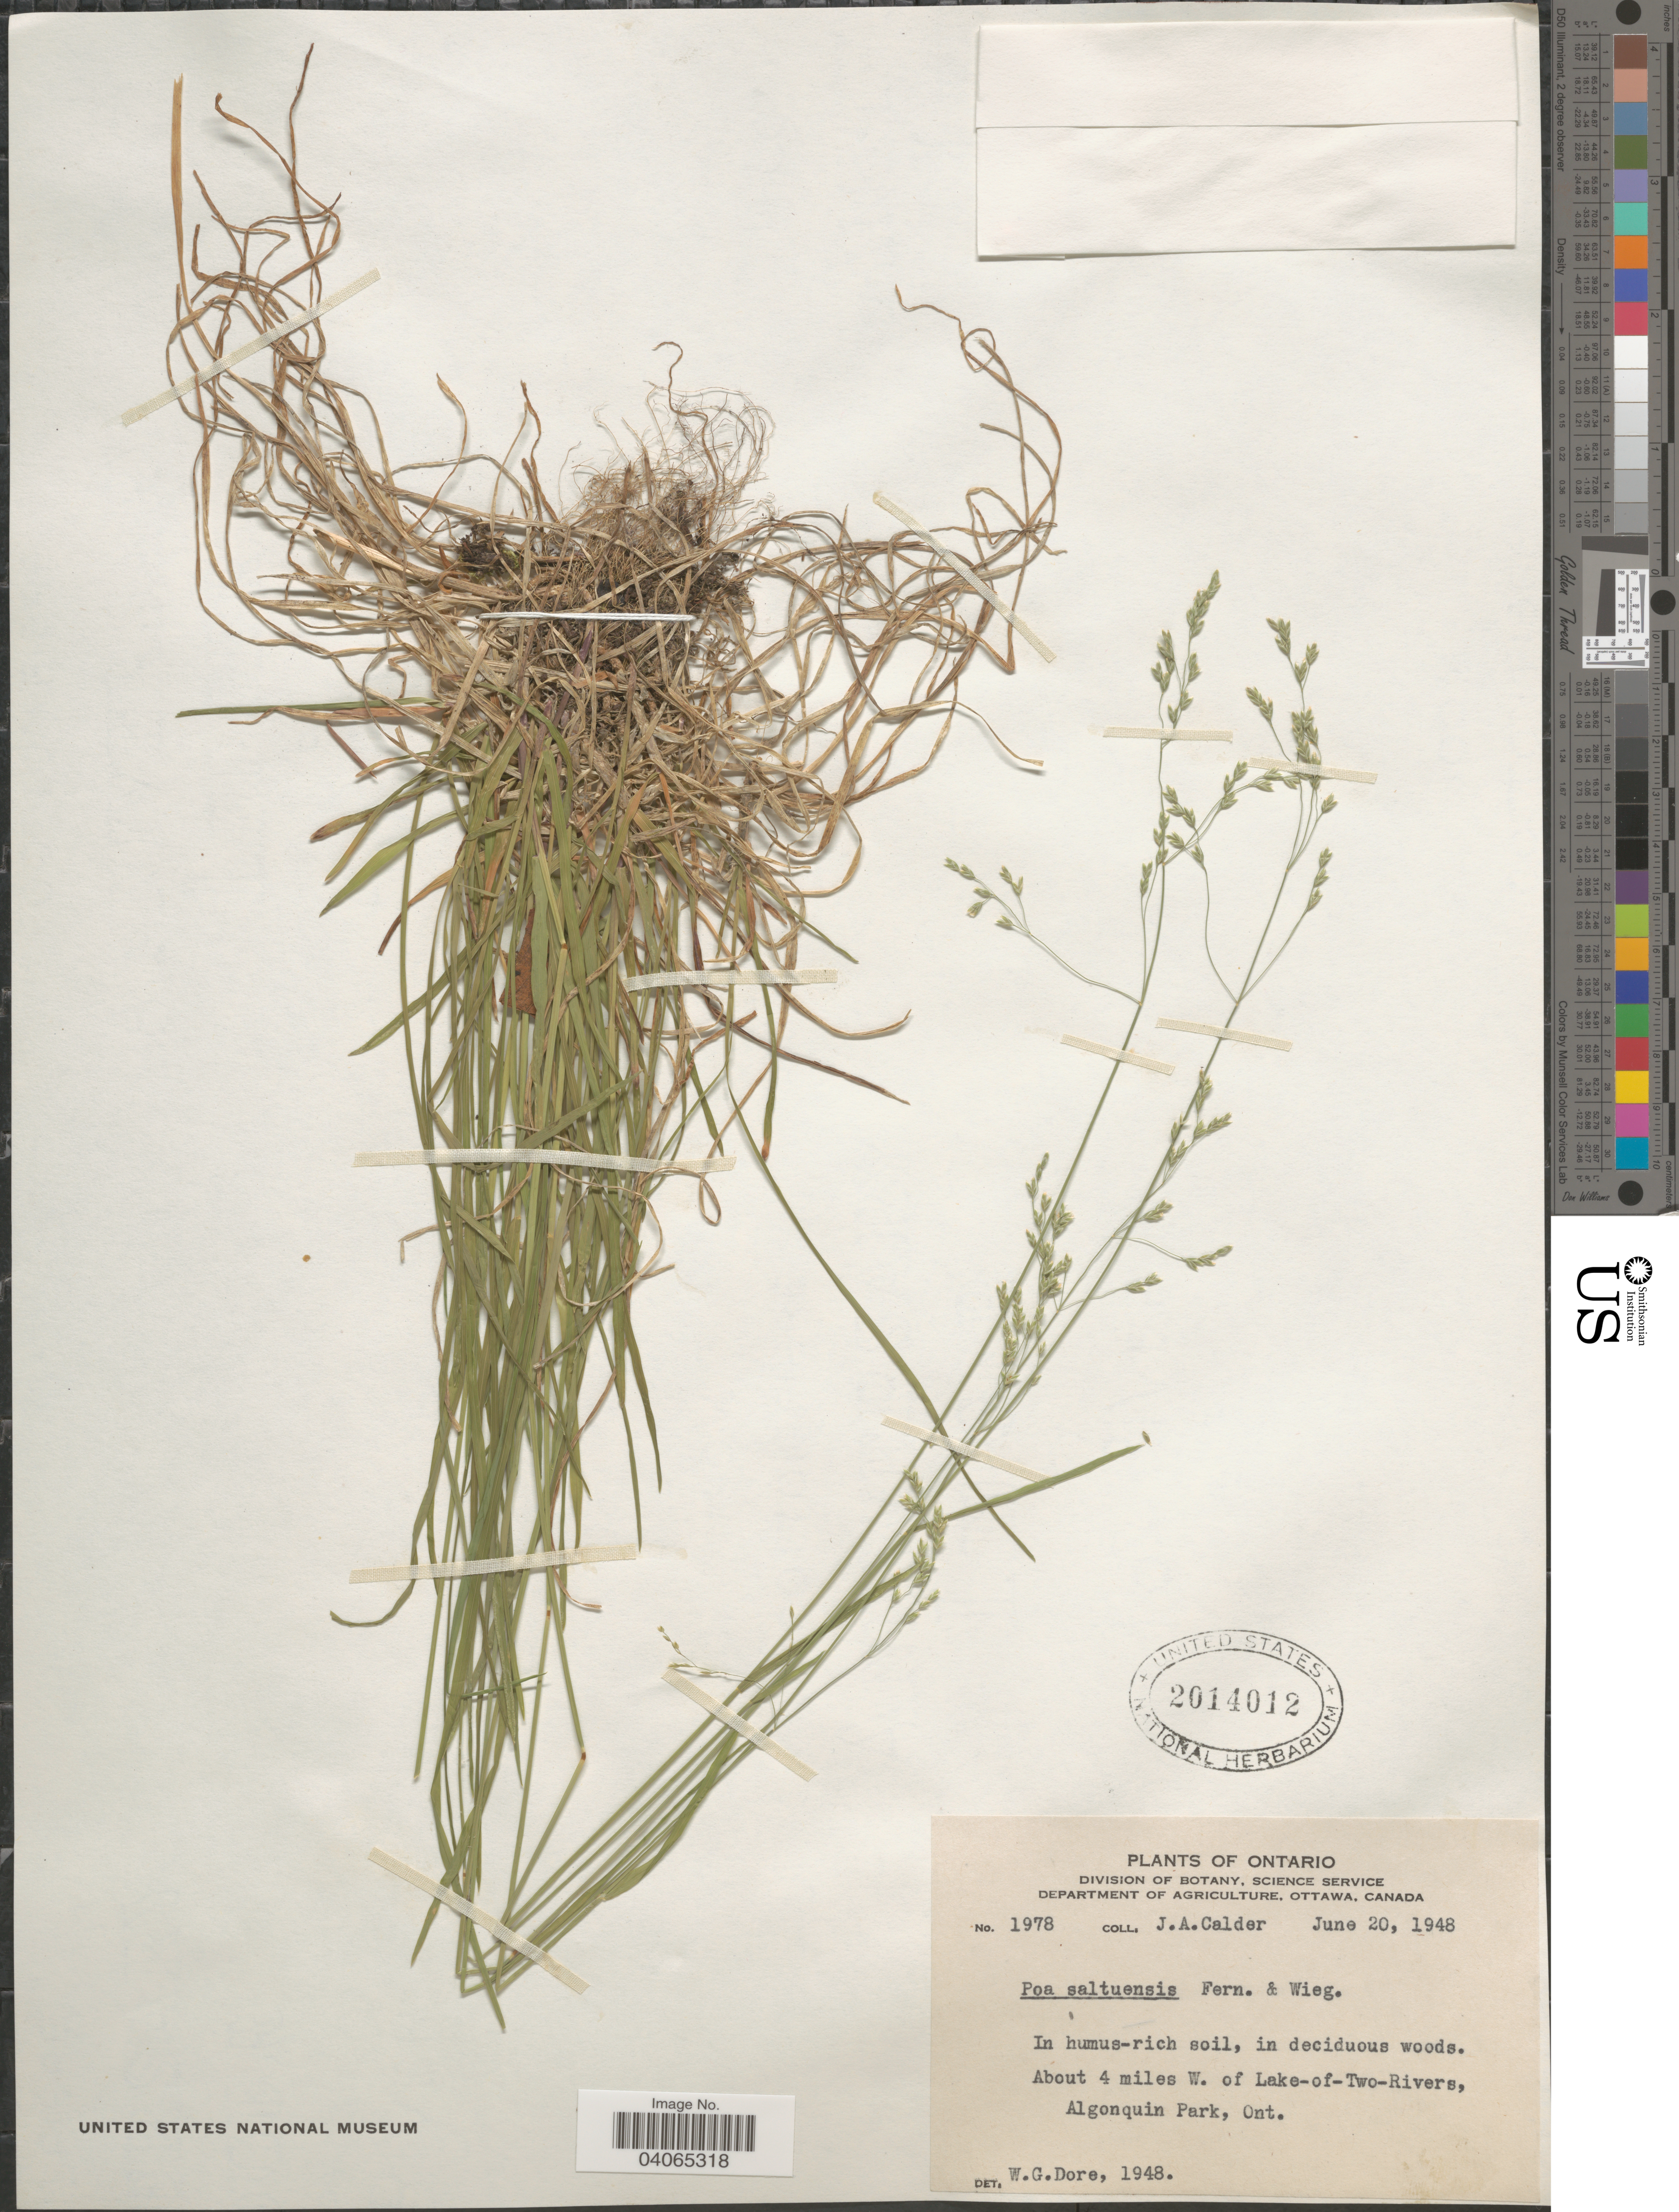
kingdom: Plantae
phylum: Tracheophyta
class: Liliopsida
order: Poales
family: Poaceae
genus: Poa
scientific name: Poa saltuensis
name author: Fernald & Wiegand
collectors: J. A. Calder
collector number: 1978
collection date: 1948-06-20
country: Canada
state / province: Ontario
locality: About 4 miles W. of Lake-of-Two-Rivers, Algonquin Park.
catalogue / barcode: US 2014012